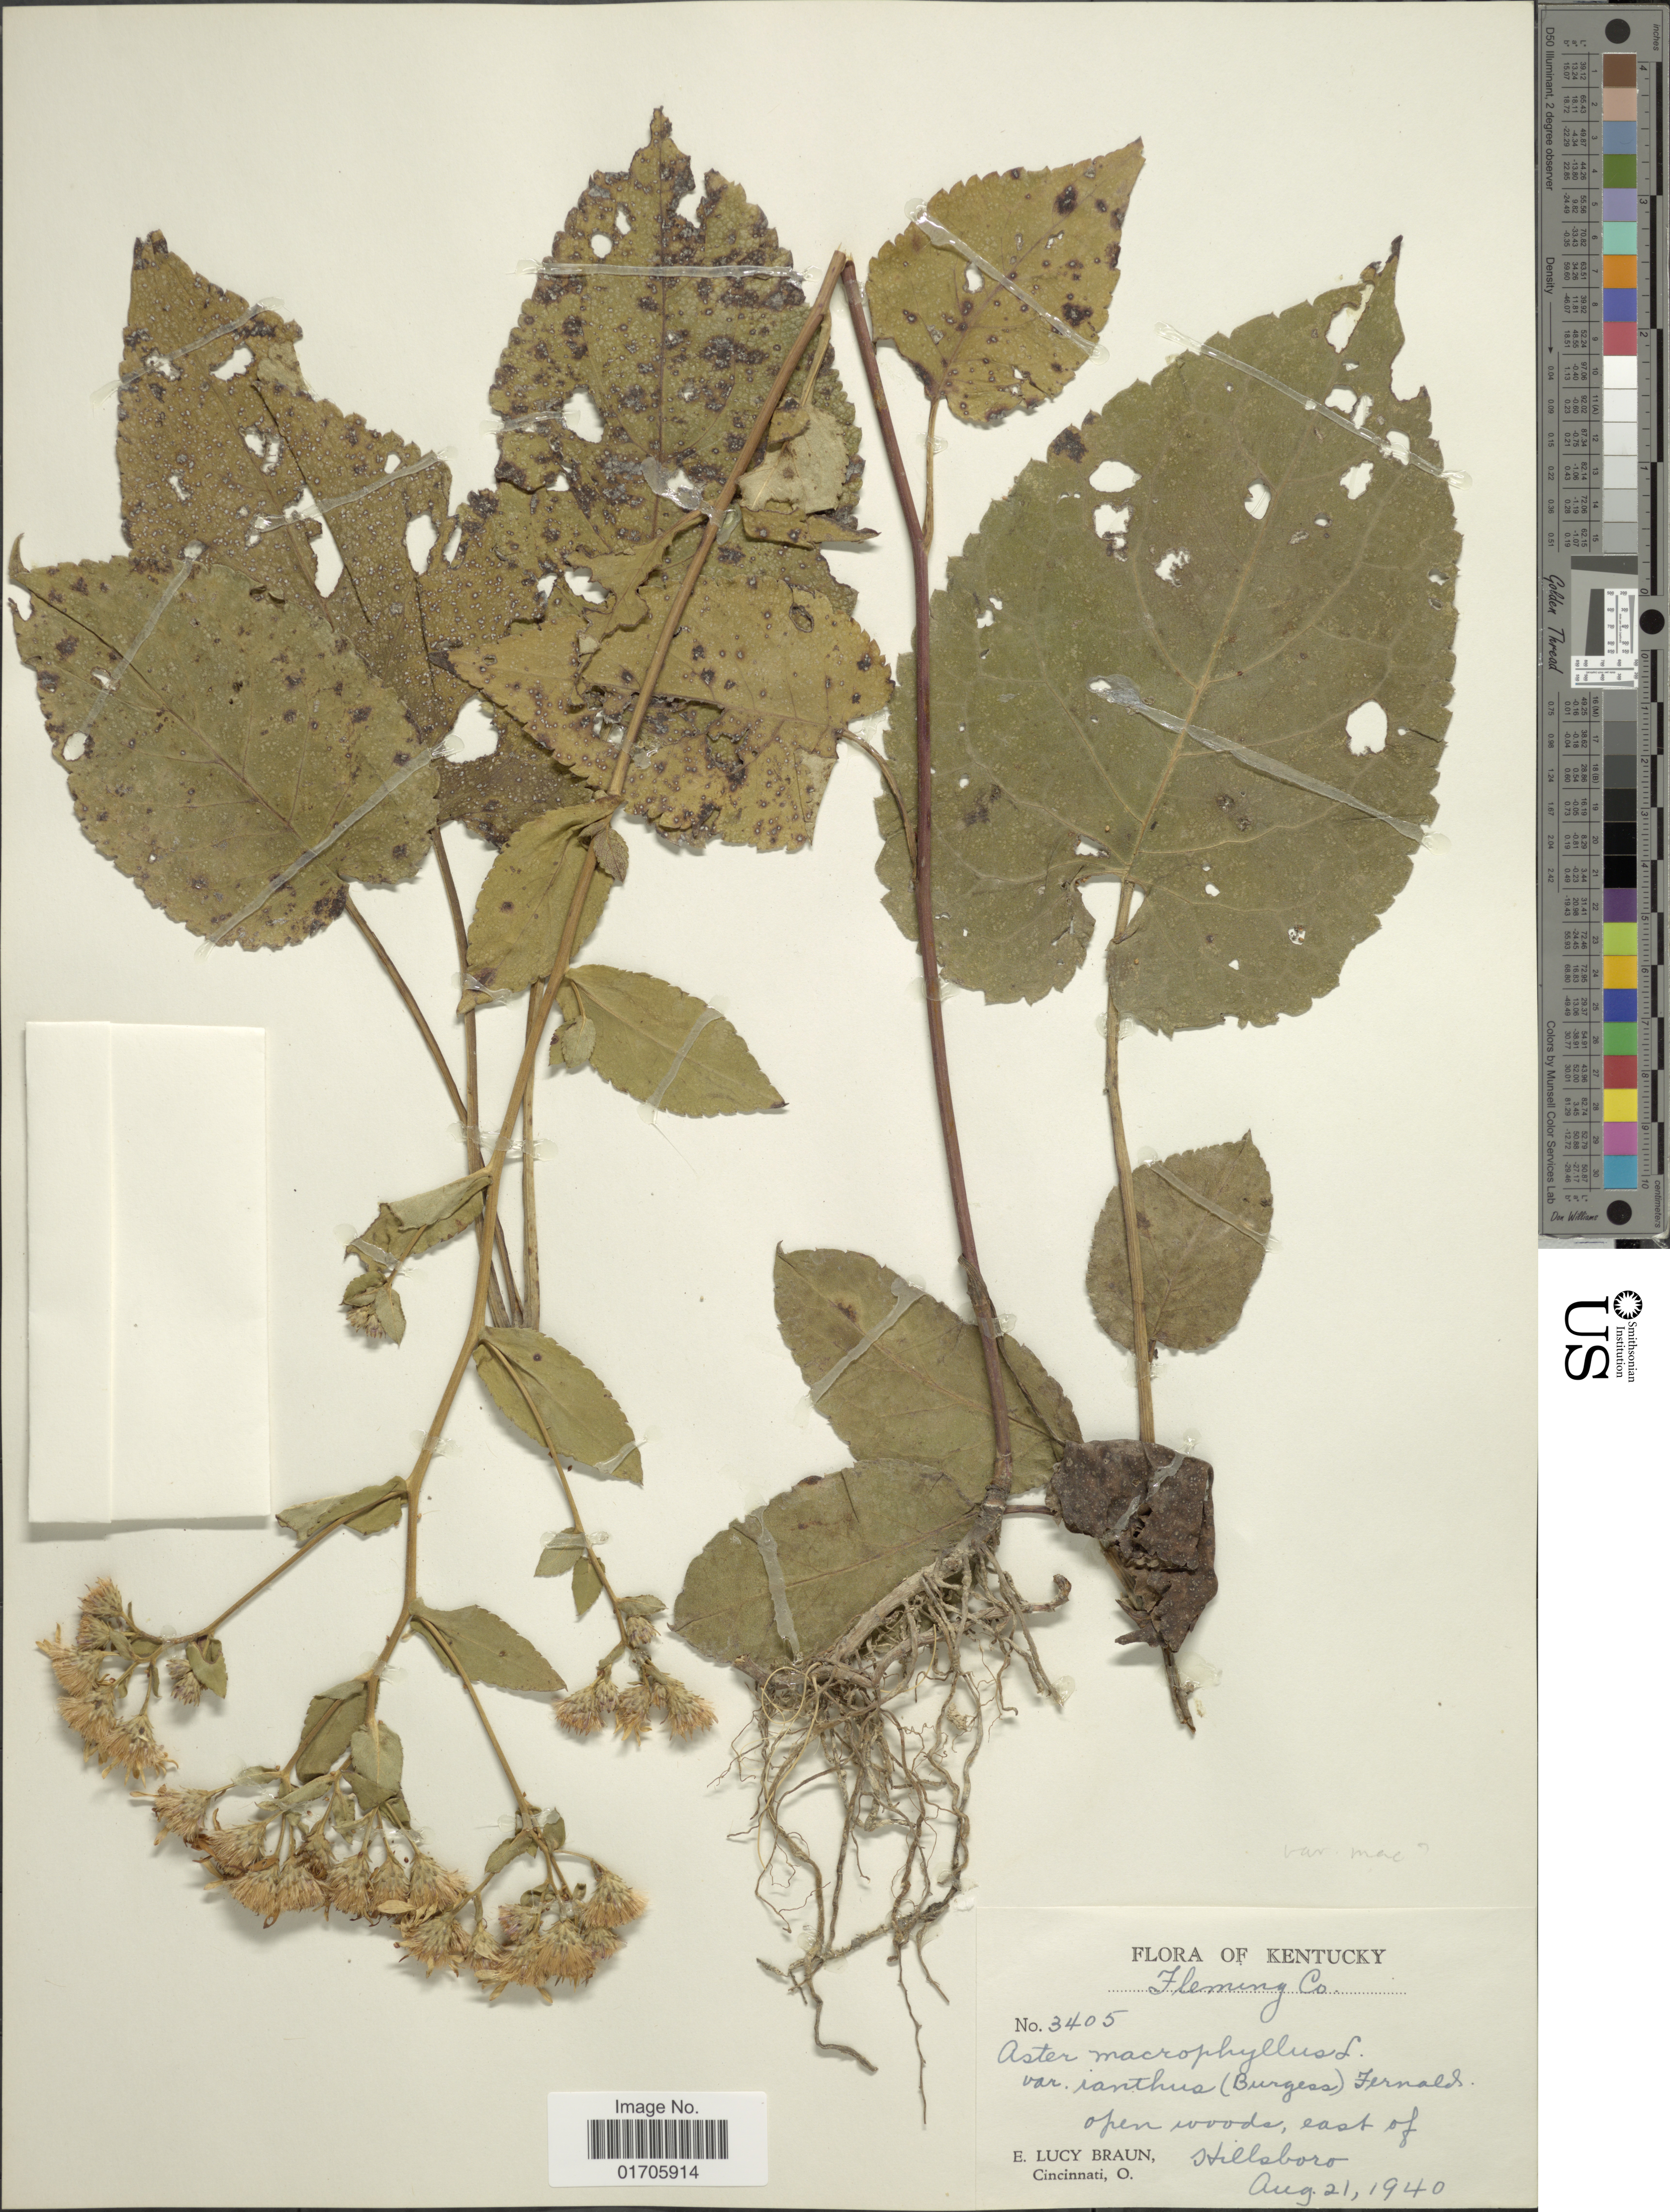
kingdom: Plantae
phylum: Tracheophyta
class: Magnoliopsida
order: Asterales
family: Asteraceae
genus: Eurybia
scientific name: Eurybia macrophylla var. ianthina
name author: (E.S. Burgess) G. Wilh. & Rericha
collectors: E. L. Braun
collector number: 3405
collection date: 1940-08-21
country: United States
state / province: Kentucky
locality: Kentucky. Fleming Co. Open woods, east of Hillsboro.